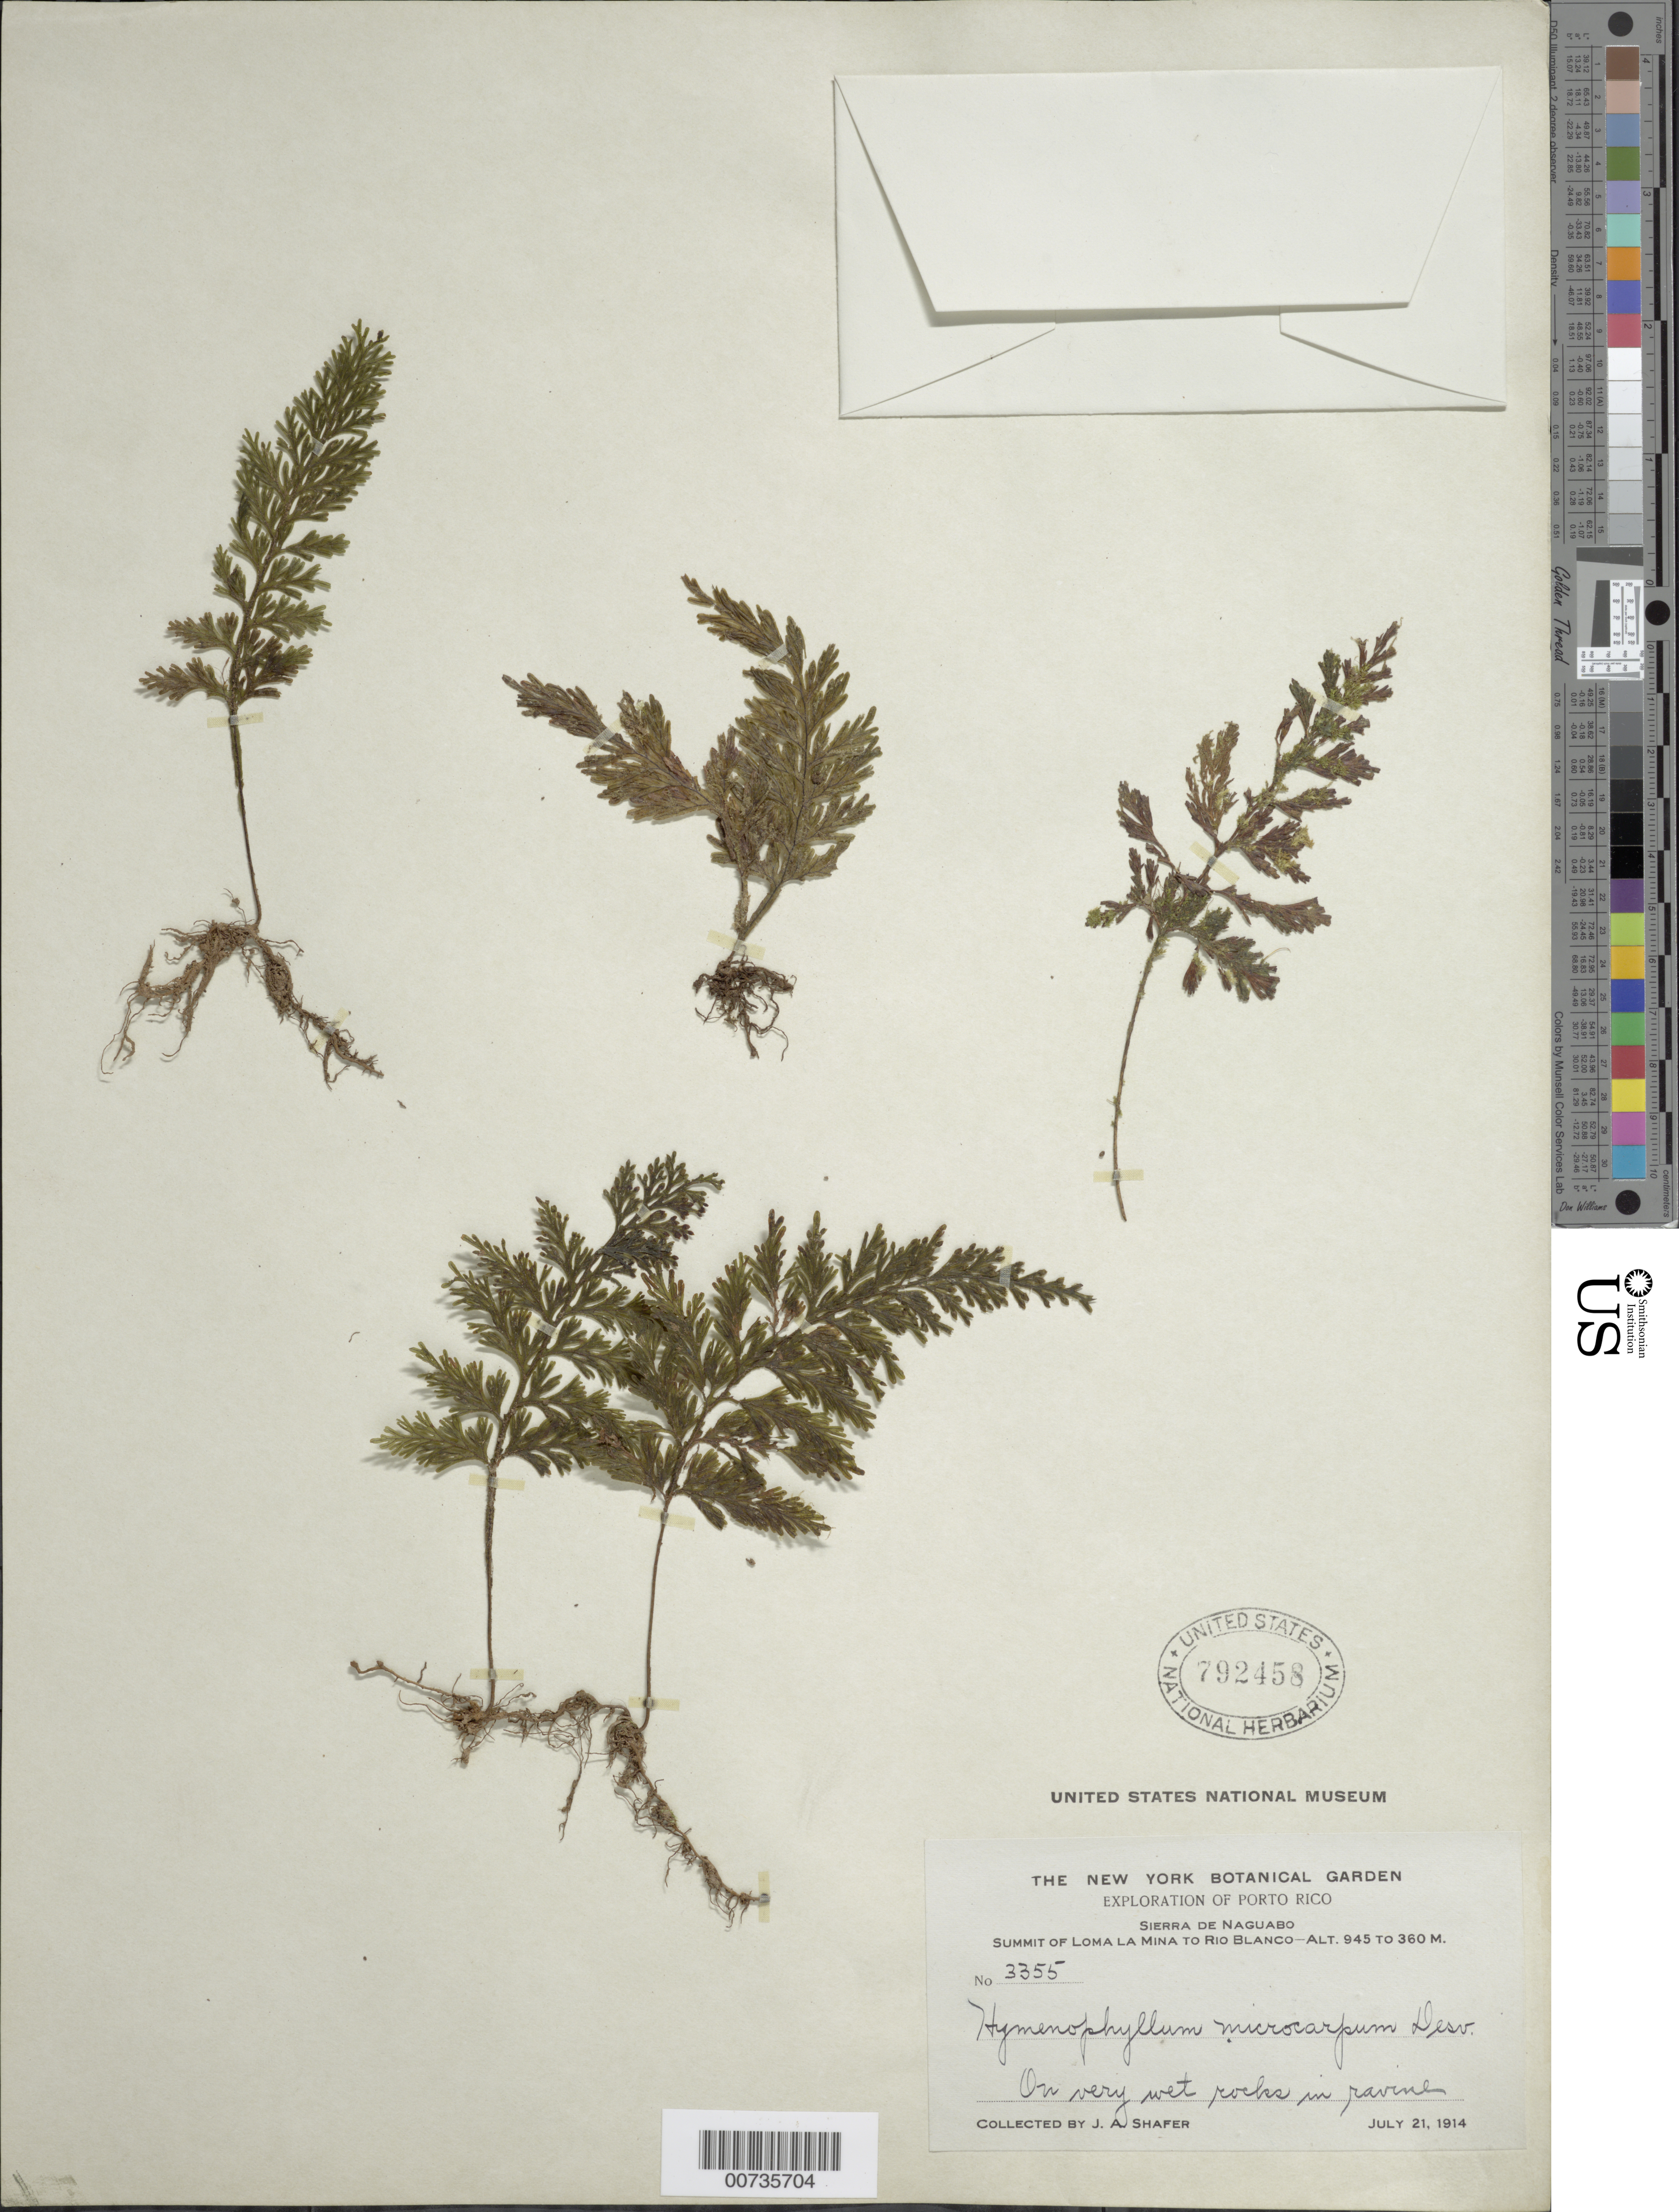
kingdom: Plantae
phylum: Tracheophyta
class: Polypodiopsida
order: Hymenophyllales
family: Hymenophyllaceae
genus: Hymenophyllum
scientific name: Hymenophyllum microcarpum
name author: (Desv.) Lellinger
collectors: J. A. Shafer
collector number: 3355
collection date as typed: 21 Jul 1914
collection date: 1914-07-21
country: Puerto Rico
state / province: Naguabo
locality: Sierra de Naguabo, Summit of Loma la Mina to Rio Blanco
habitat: On very wet rocks in ravine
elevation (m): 945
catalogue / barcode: US 792458